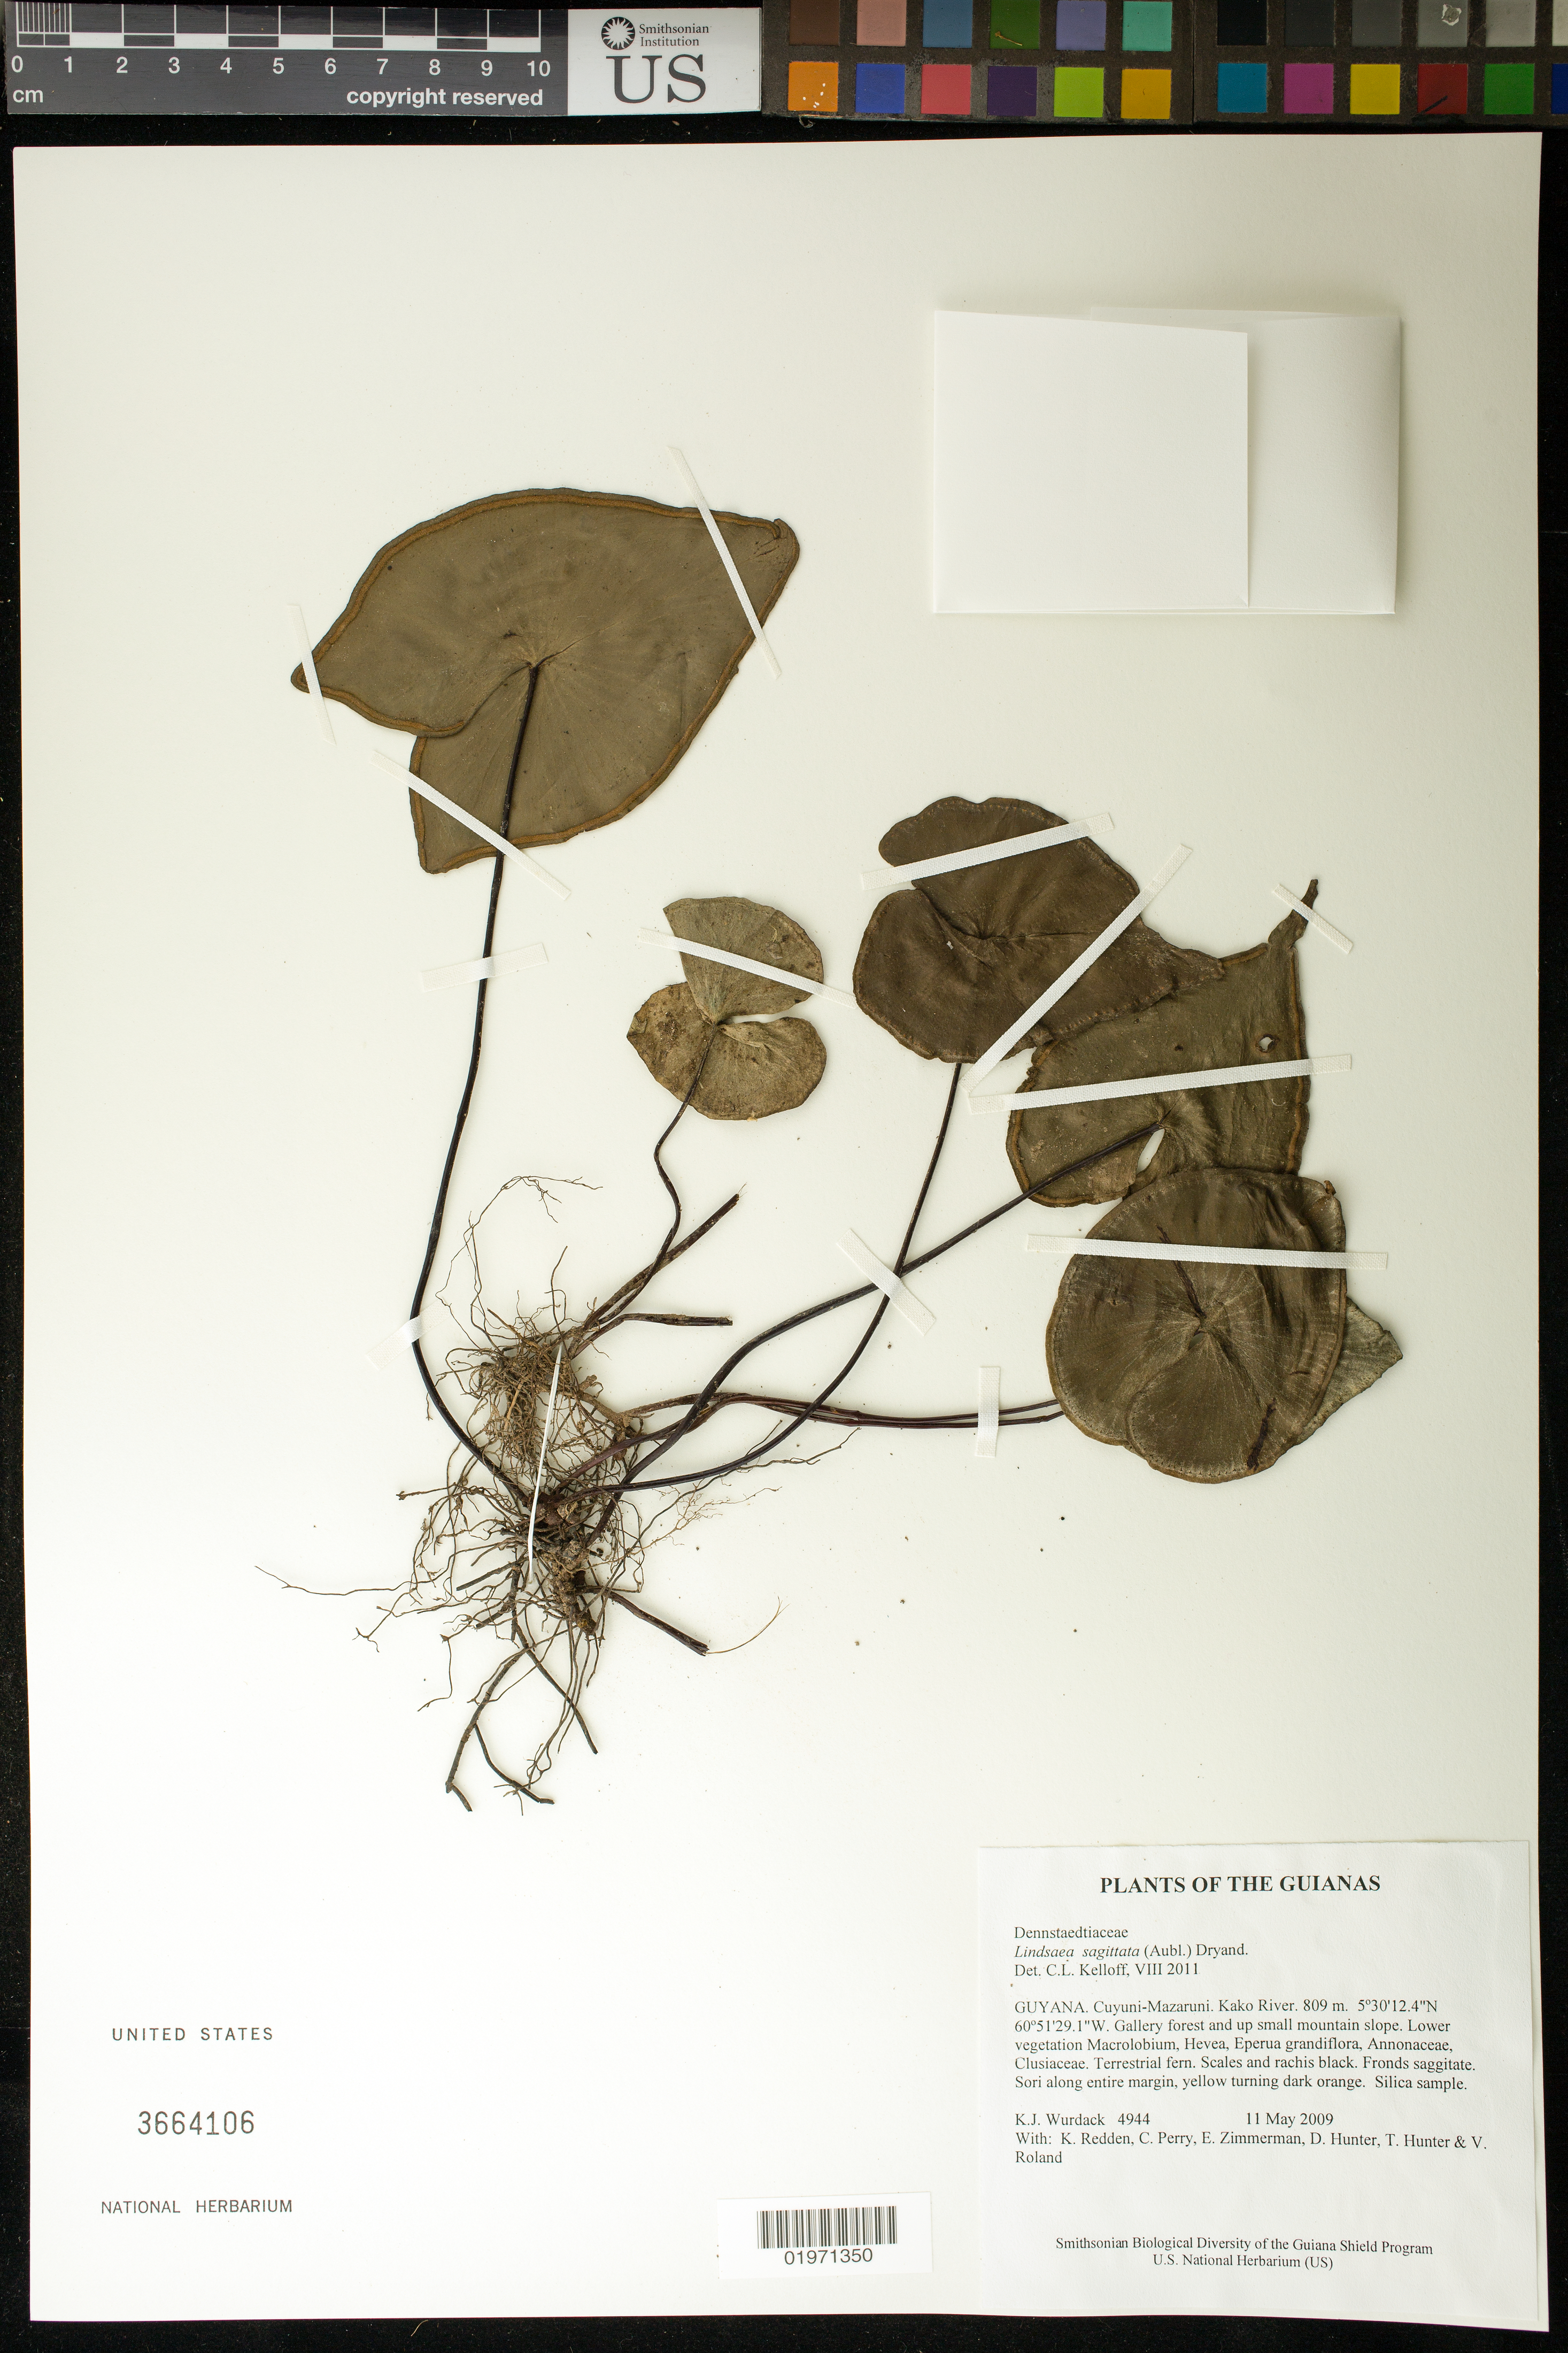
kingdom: Plantae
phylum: Tracheophyta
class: Polypodiopsida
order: Polypodiales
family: Lindsaeaceae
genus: Lindsaea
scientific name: Lindsaea sagittata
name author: (Aubl.) Dryand.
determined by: Kelloff, Carol L., (US), Smithsonian Institution - National Museum of Natural History (UNITED STATES)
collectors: K. Wurdack, K. M. Redden, C. Perry, E. Zimmerman, D. Hunter, T. Hunter & V. Roland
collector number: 4944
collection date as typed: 11 May 2009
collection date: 2009-05-11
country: Guyana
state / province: Cuyuni-Mazaruni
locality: Kako River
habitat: Gallery forest and up small mountain slope. Lower vegetation Macrolobium, Hevea, Eperua grandiflora, Annonaceae, Clusiaceae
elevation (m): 809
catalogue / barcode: US 3664106